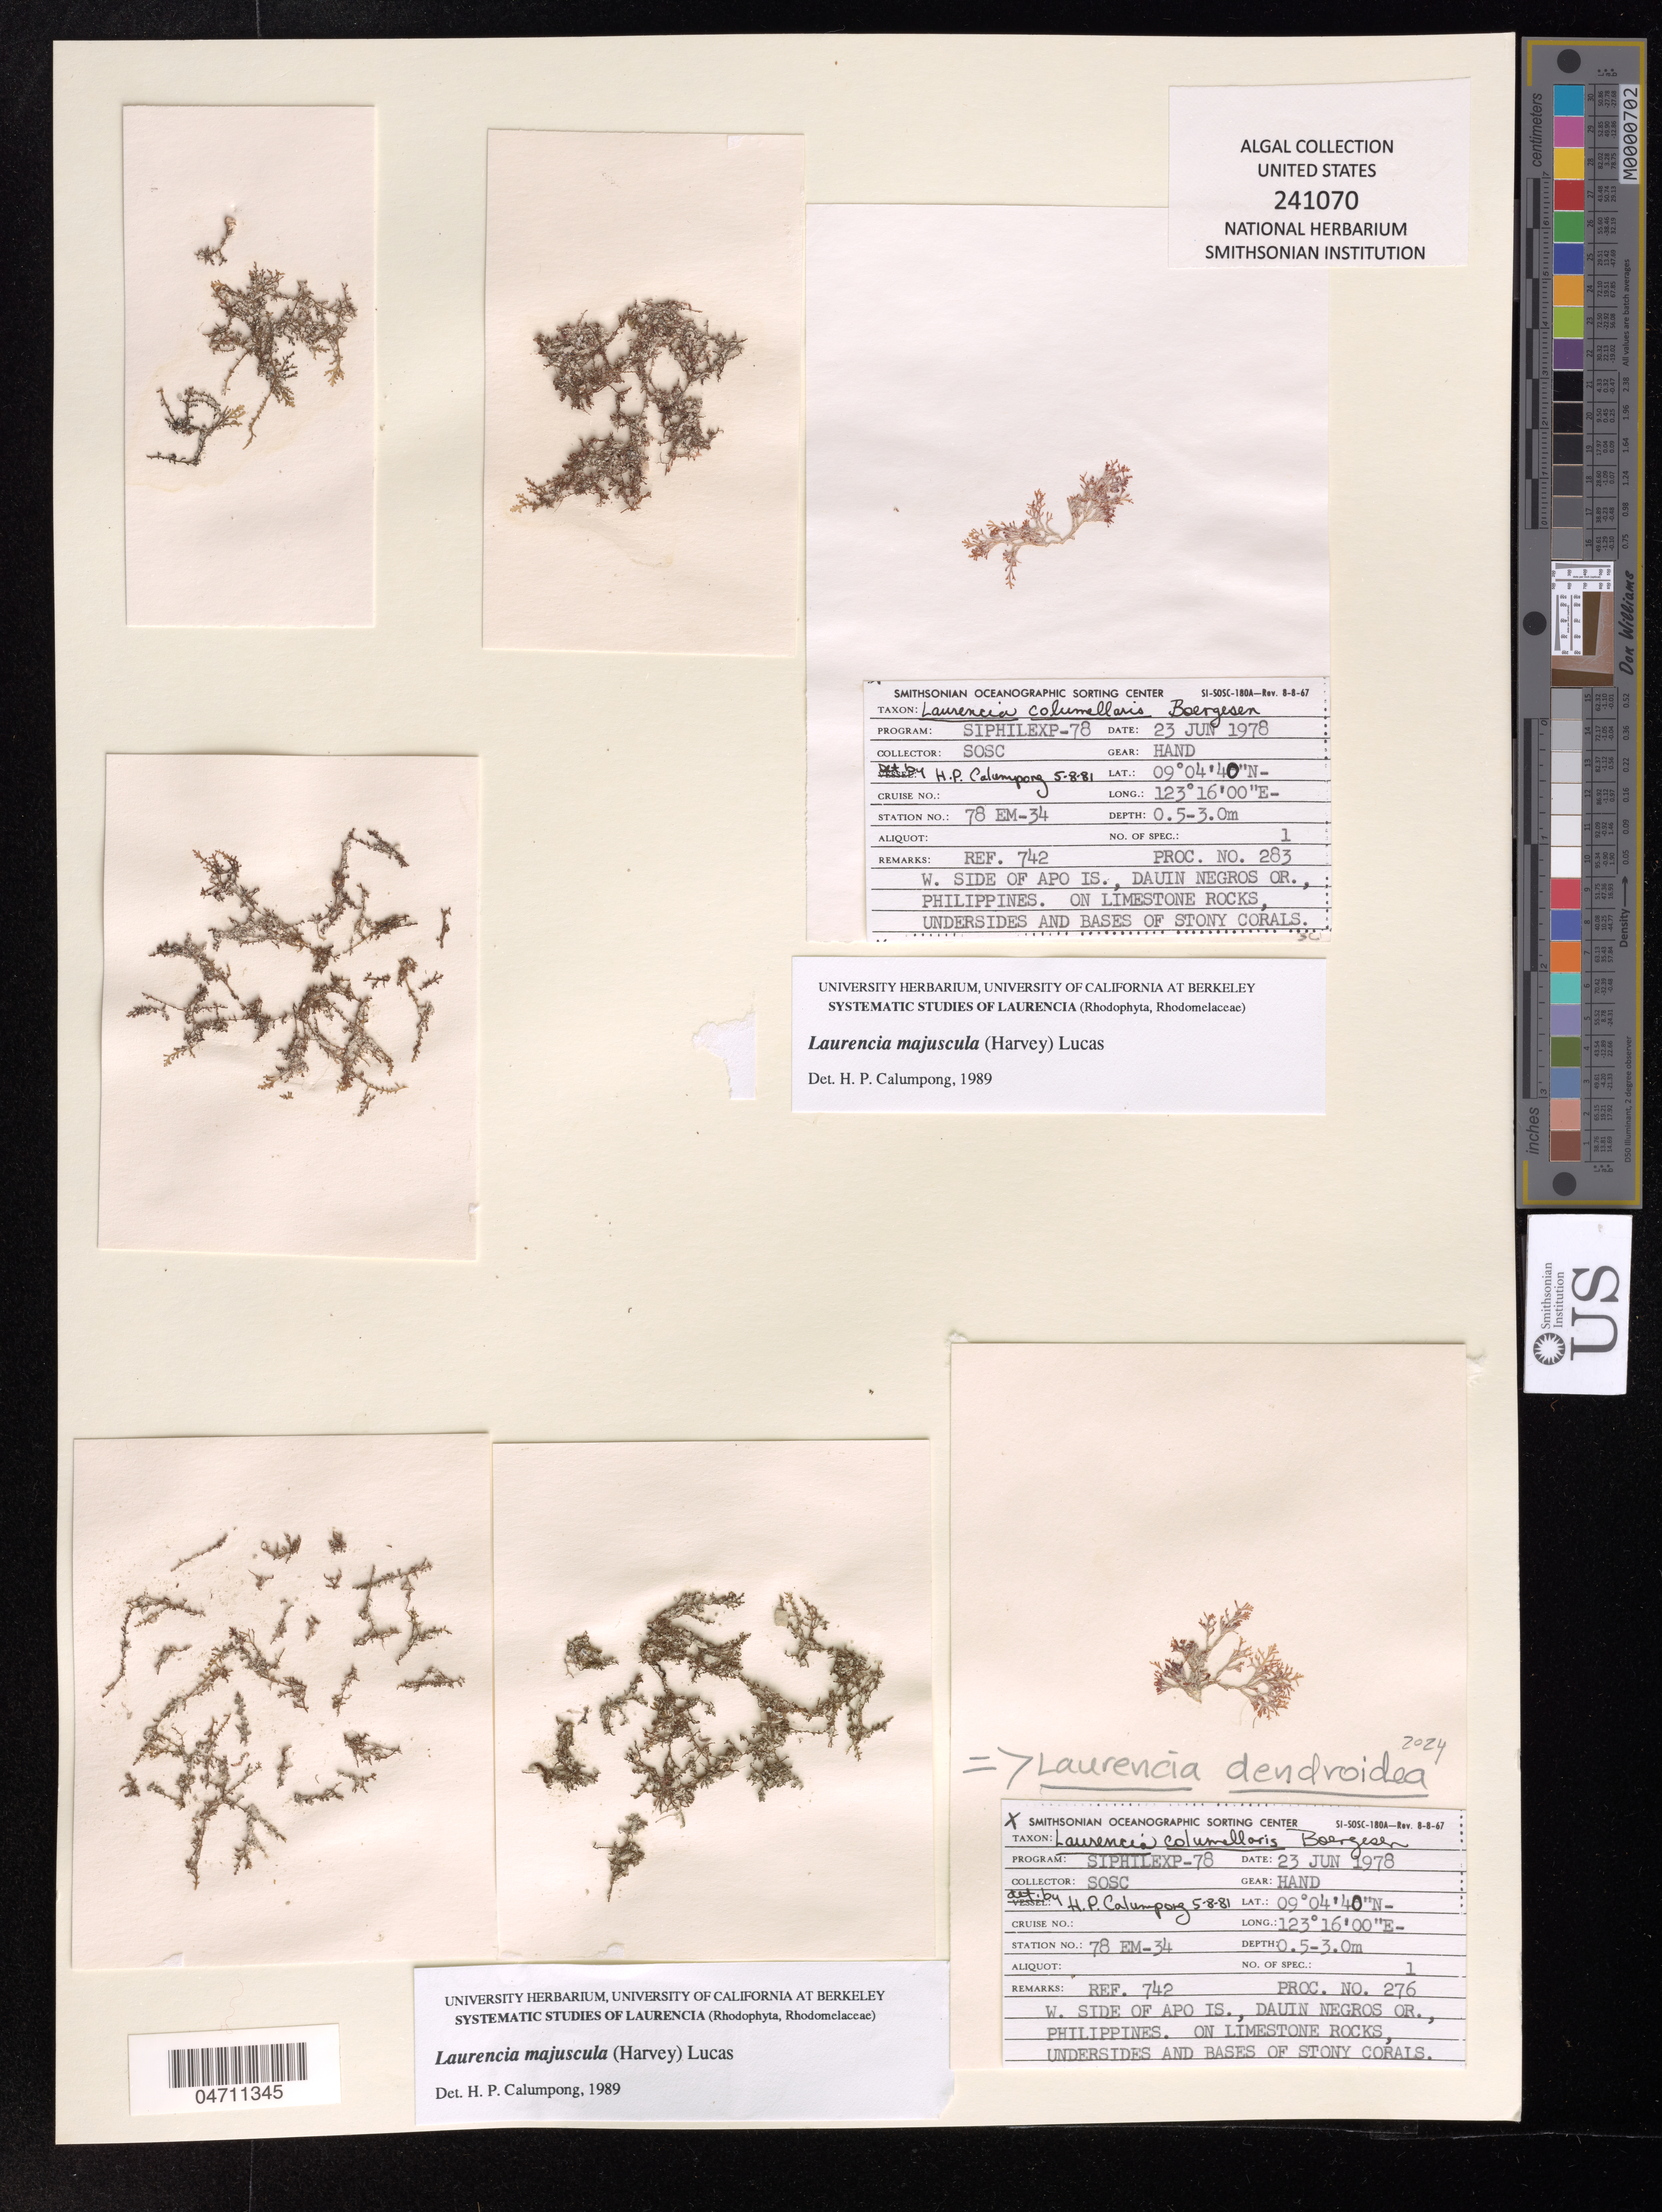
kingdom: Plantae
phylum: Rhodophyta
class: Florideophyceae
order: Ceramiales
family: Rhodomelaceae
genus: Laurencia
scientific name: Laurencia majuscula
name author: (Harv.) A.H.S. Lucas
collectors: SOSC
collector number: REF.742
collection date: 1978-06-23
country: Philippines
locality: W. side of Apo Is., Dauin Negros Or.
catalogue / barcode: US 241070